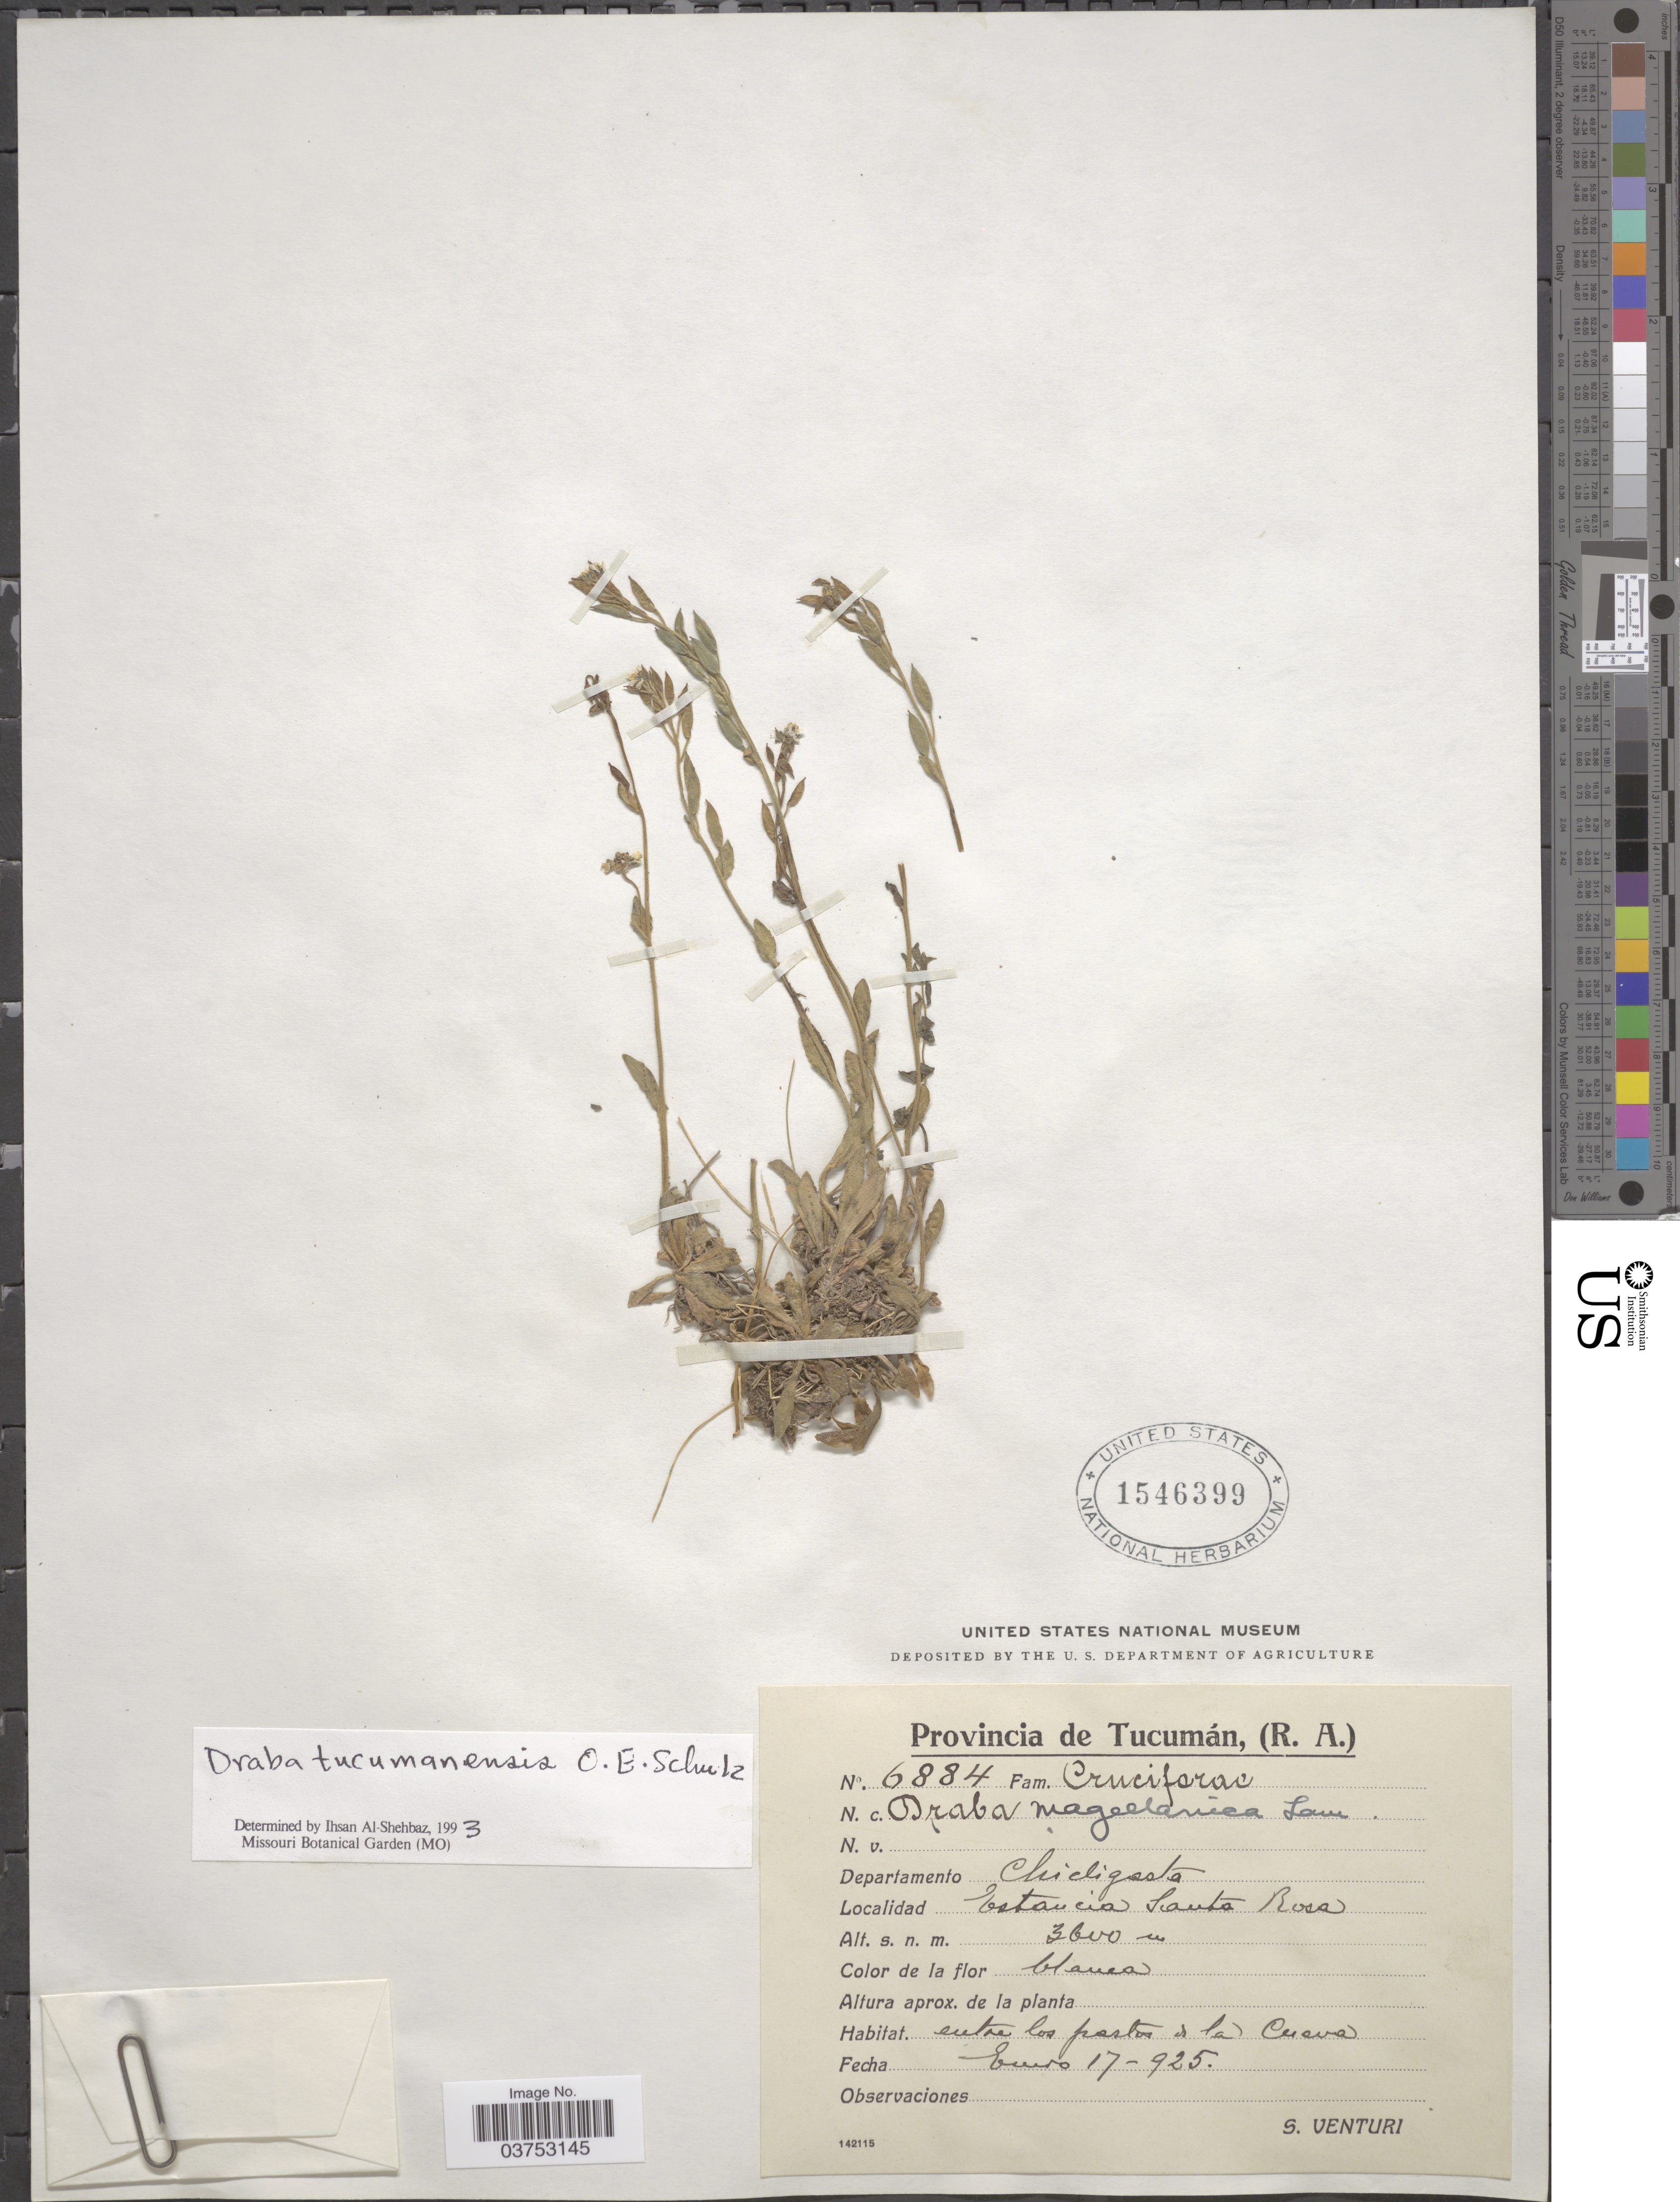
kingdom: Plantae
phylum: Tracheophyta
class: Magnoliopsida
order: Brassicales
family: Brassicaceae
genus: Draba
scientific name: Draba tucumanensis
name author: O.E. Schulz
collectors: S. Venturi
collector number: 6884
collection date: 1925-01-17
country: Argentina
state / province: Tucuman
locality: Departamento Chicligasta. Estancia Santa Rosa.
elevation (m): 3600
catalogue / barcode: US 1546399